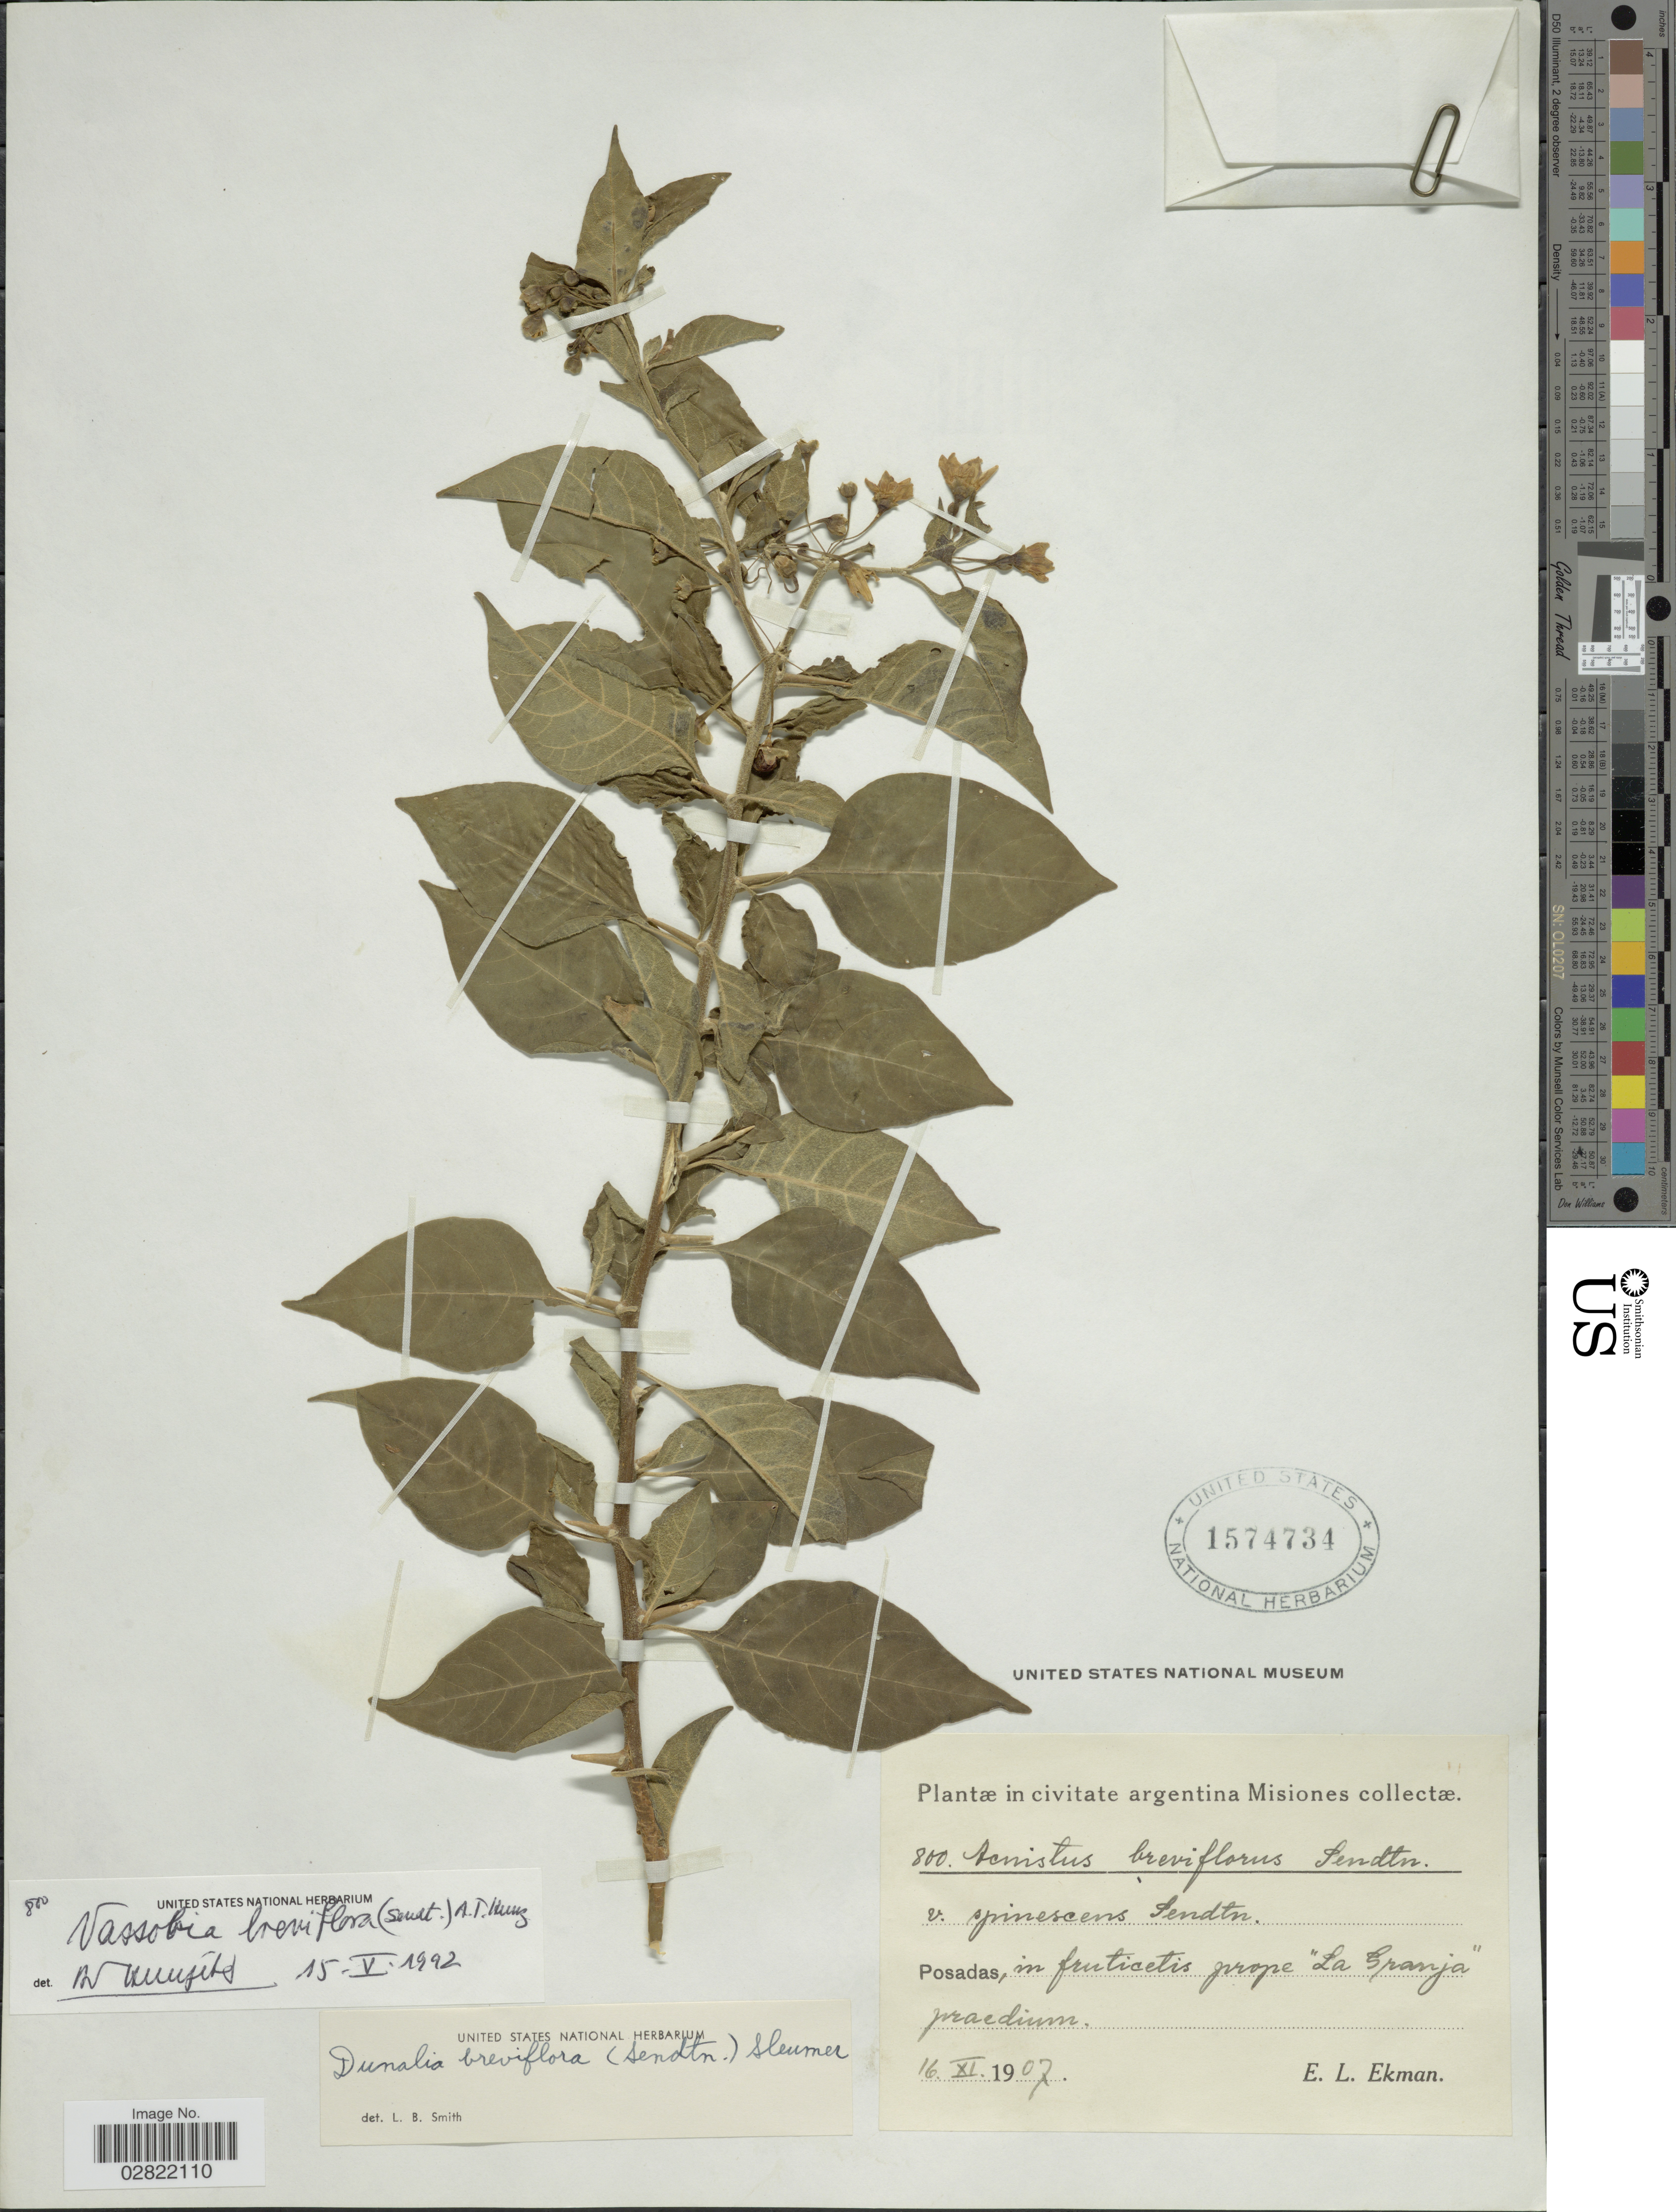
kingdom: Plantae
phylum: Tracheophyta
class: Magnoliopsida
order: Solanales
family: Solanaceae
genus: Vassobia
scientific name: Vassobia breviflora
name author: (Sendt.) Hunz.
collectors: E. L. Ekman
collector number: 800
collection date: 1907-11-16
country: Argentina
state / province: Misiones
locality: Posadas, in fruticetis prope "La Granja" praedium.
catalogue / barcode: US 1574734